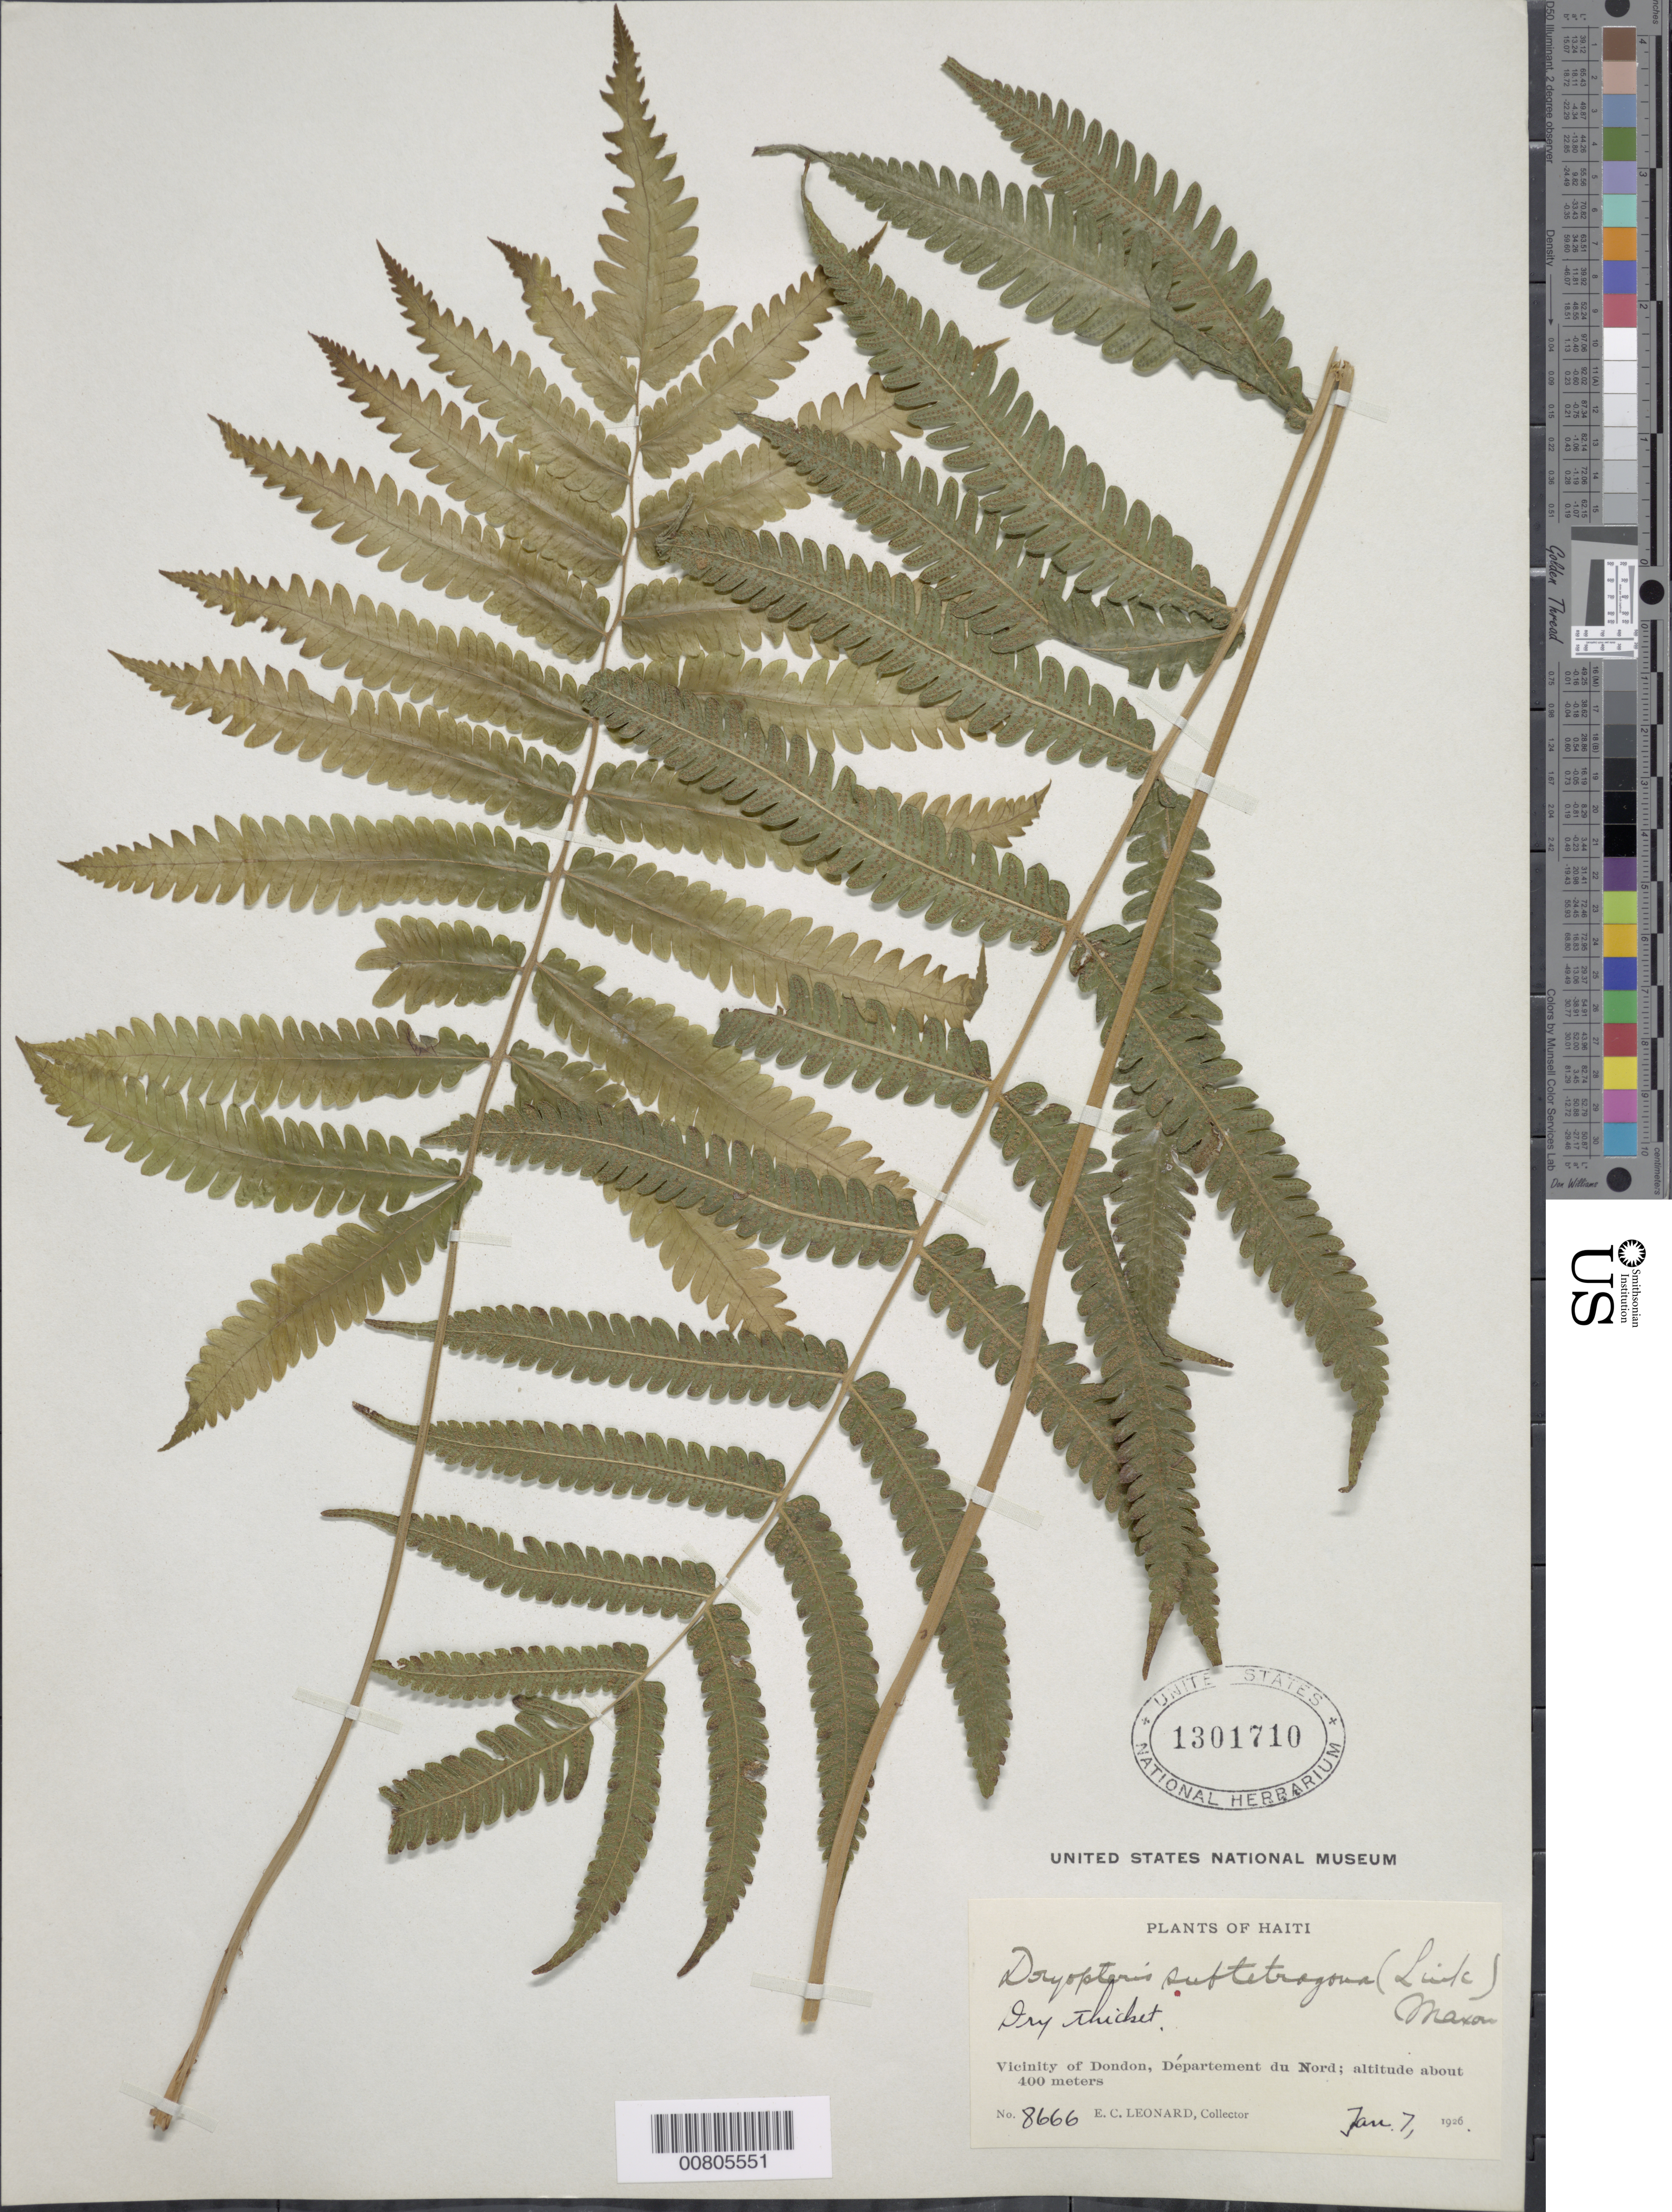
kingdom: Plantae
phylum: Tracheophyta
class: Polypodiopsida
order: Polypodiales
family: Thelypteridaceae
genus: Goniopteris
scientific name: Goniopteris subtetragona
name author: (Link) Vareschi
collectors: E. C. Leonard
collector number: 8666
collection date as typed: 07 Jan 1926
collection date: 1926-01-07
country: Haiti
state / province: Nord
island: Hispaniola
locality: Dondon vicinity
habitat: Dry thicket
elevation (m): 400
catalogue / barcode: US 1301710